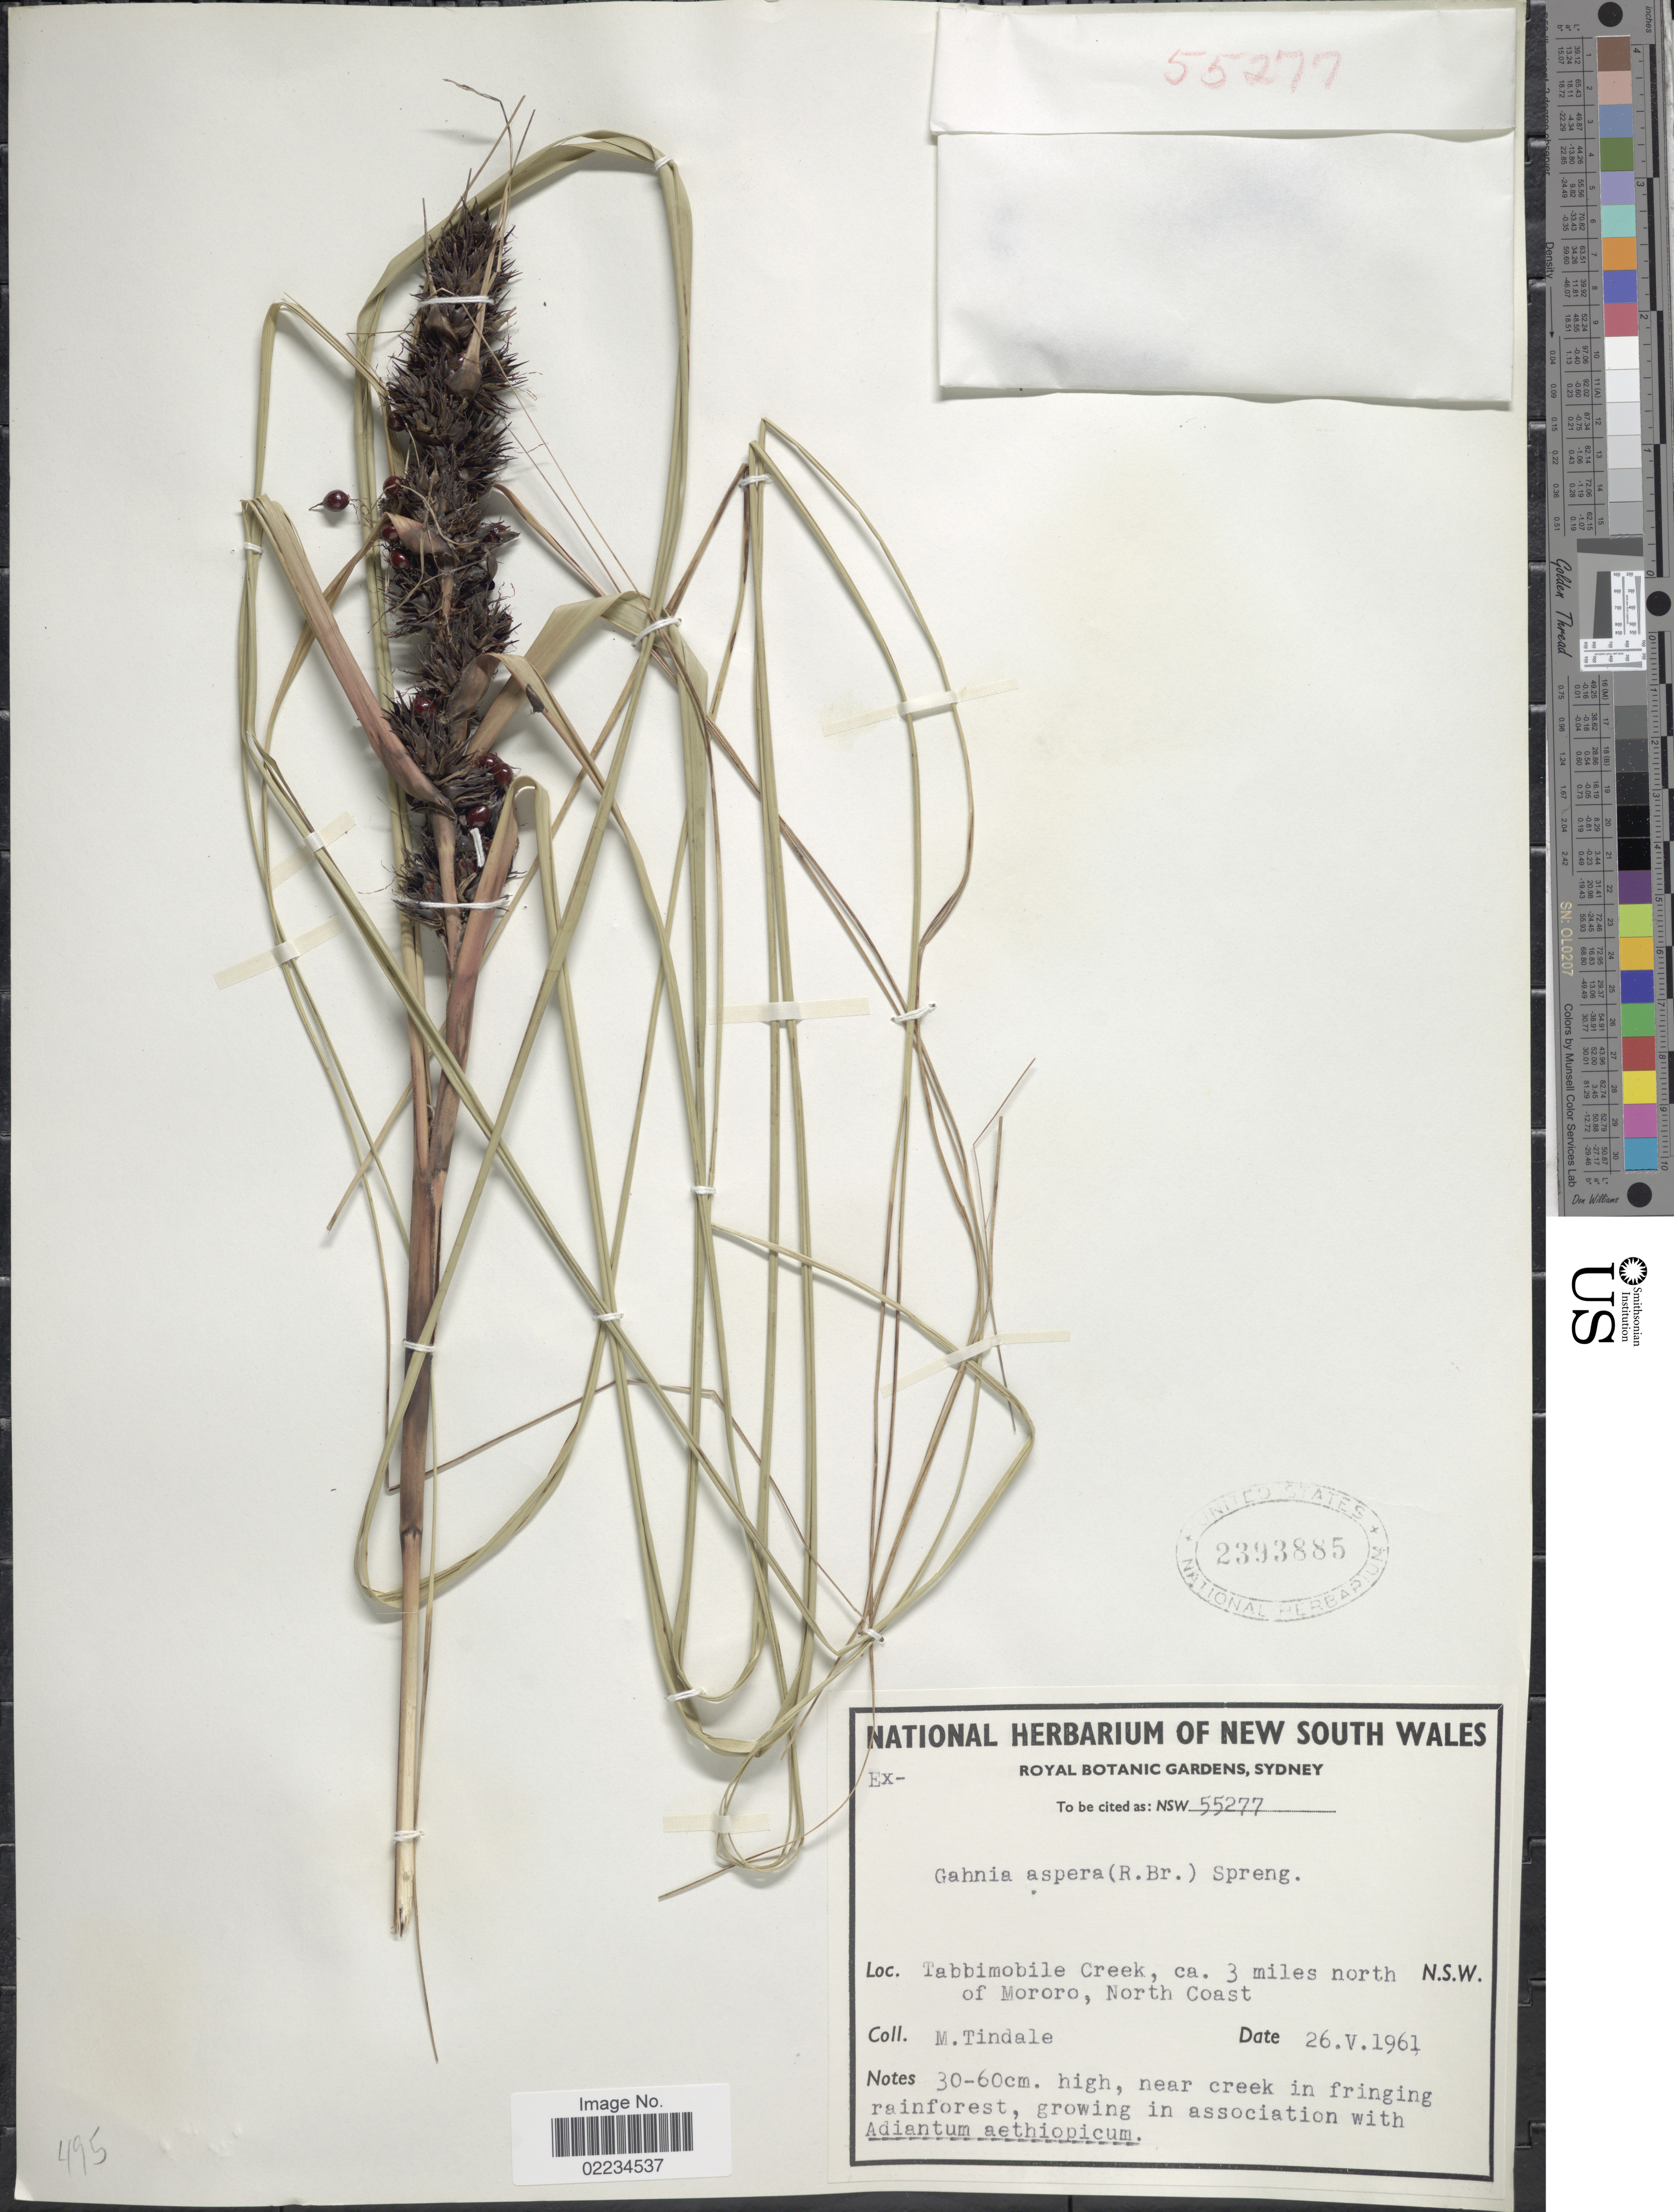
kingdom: Plantae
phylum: Tracheophyta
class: Liliopsida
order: Poales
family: Cyperaceae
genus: Gahnia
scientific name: Gahnia aspera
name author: (R. Br.) Spreng.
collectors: M. D. Tindale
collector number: NSW 55277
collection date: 1961-05-26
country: Australia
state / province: New South Wales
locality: Tabbimobile Creek, ca. 3 miles north of Mororo, North Coast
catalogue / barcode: US 2393885